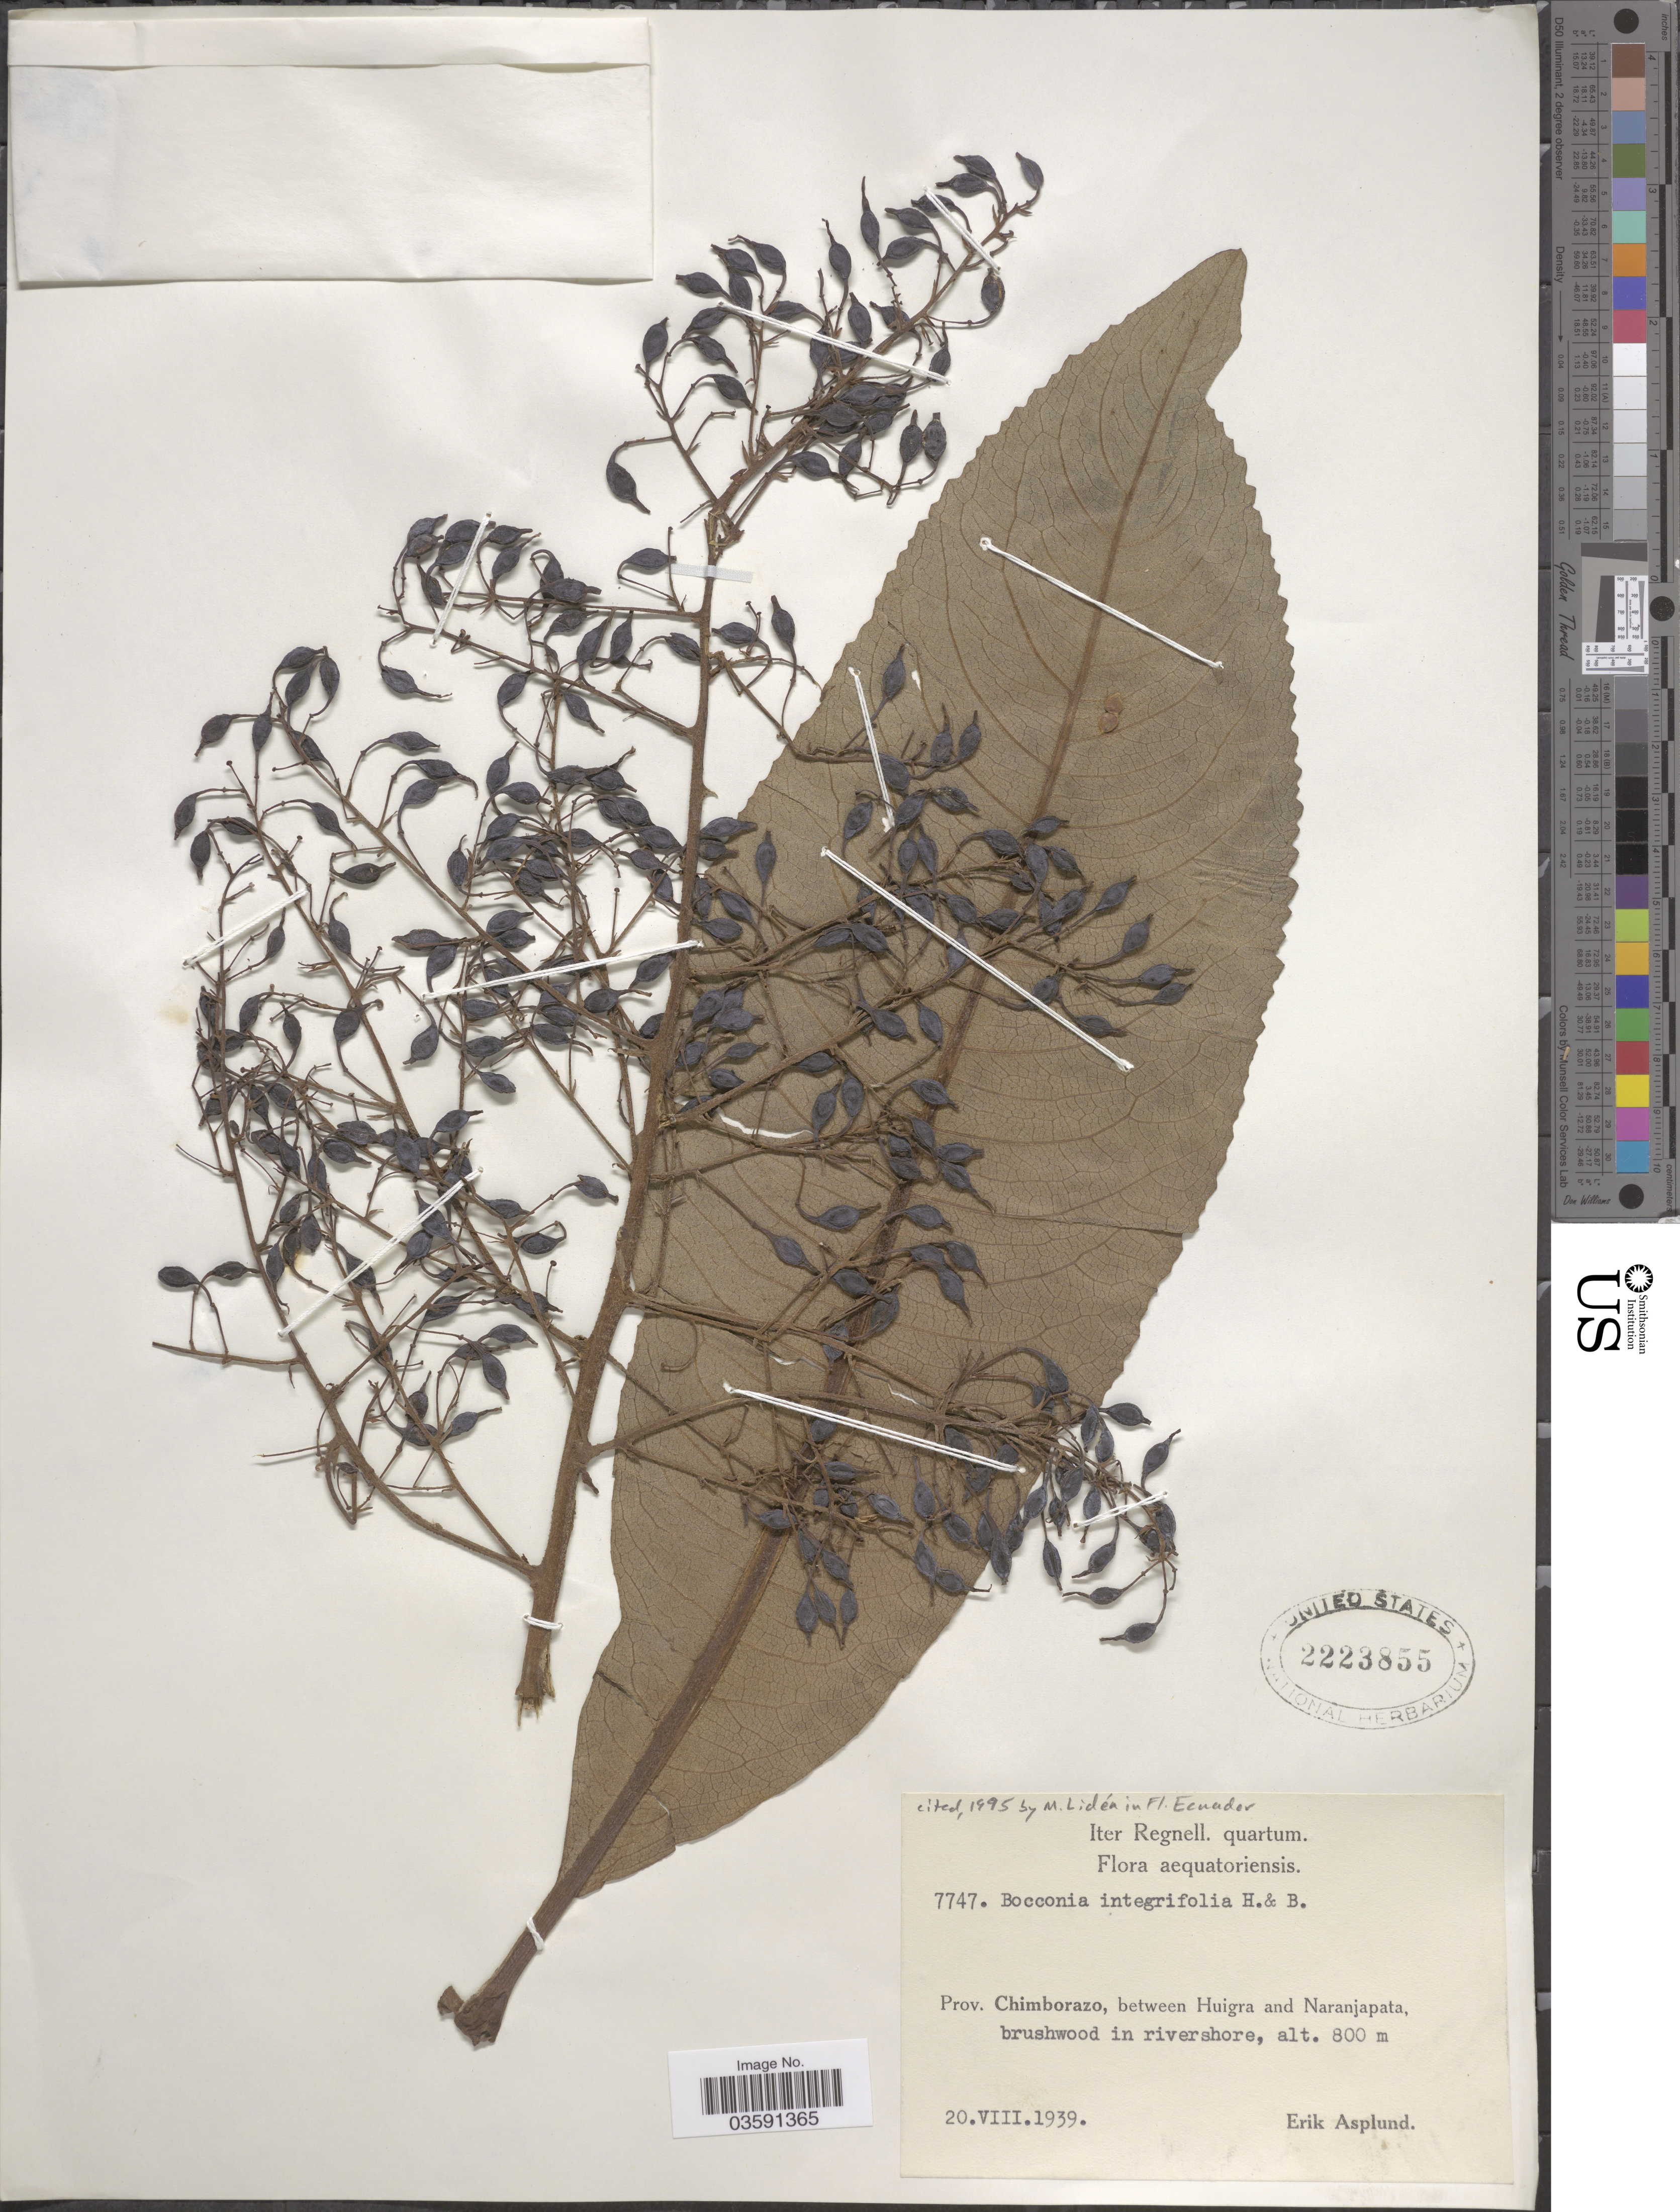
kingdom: Plantae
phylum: Tracheophyta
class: Magnoliopsida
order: Ranunculales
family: Papaveraceae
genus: Bocconia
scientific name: Bocconia integrifolia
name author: Bonpl.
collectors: E. Asplund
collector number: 7747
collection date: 1939-08-20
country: Ecuador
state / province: Chimborazo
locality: Between Huigra and Naranjapata.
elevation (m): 800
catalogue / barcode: US 2223855